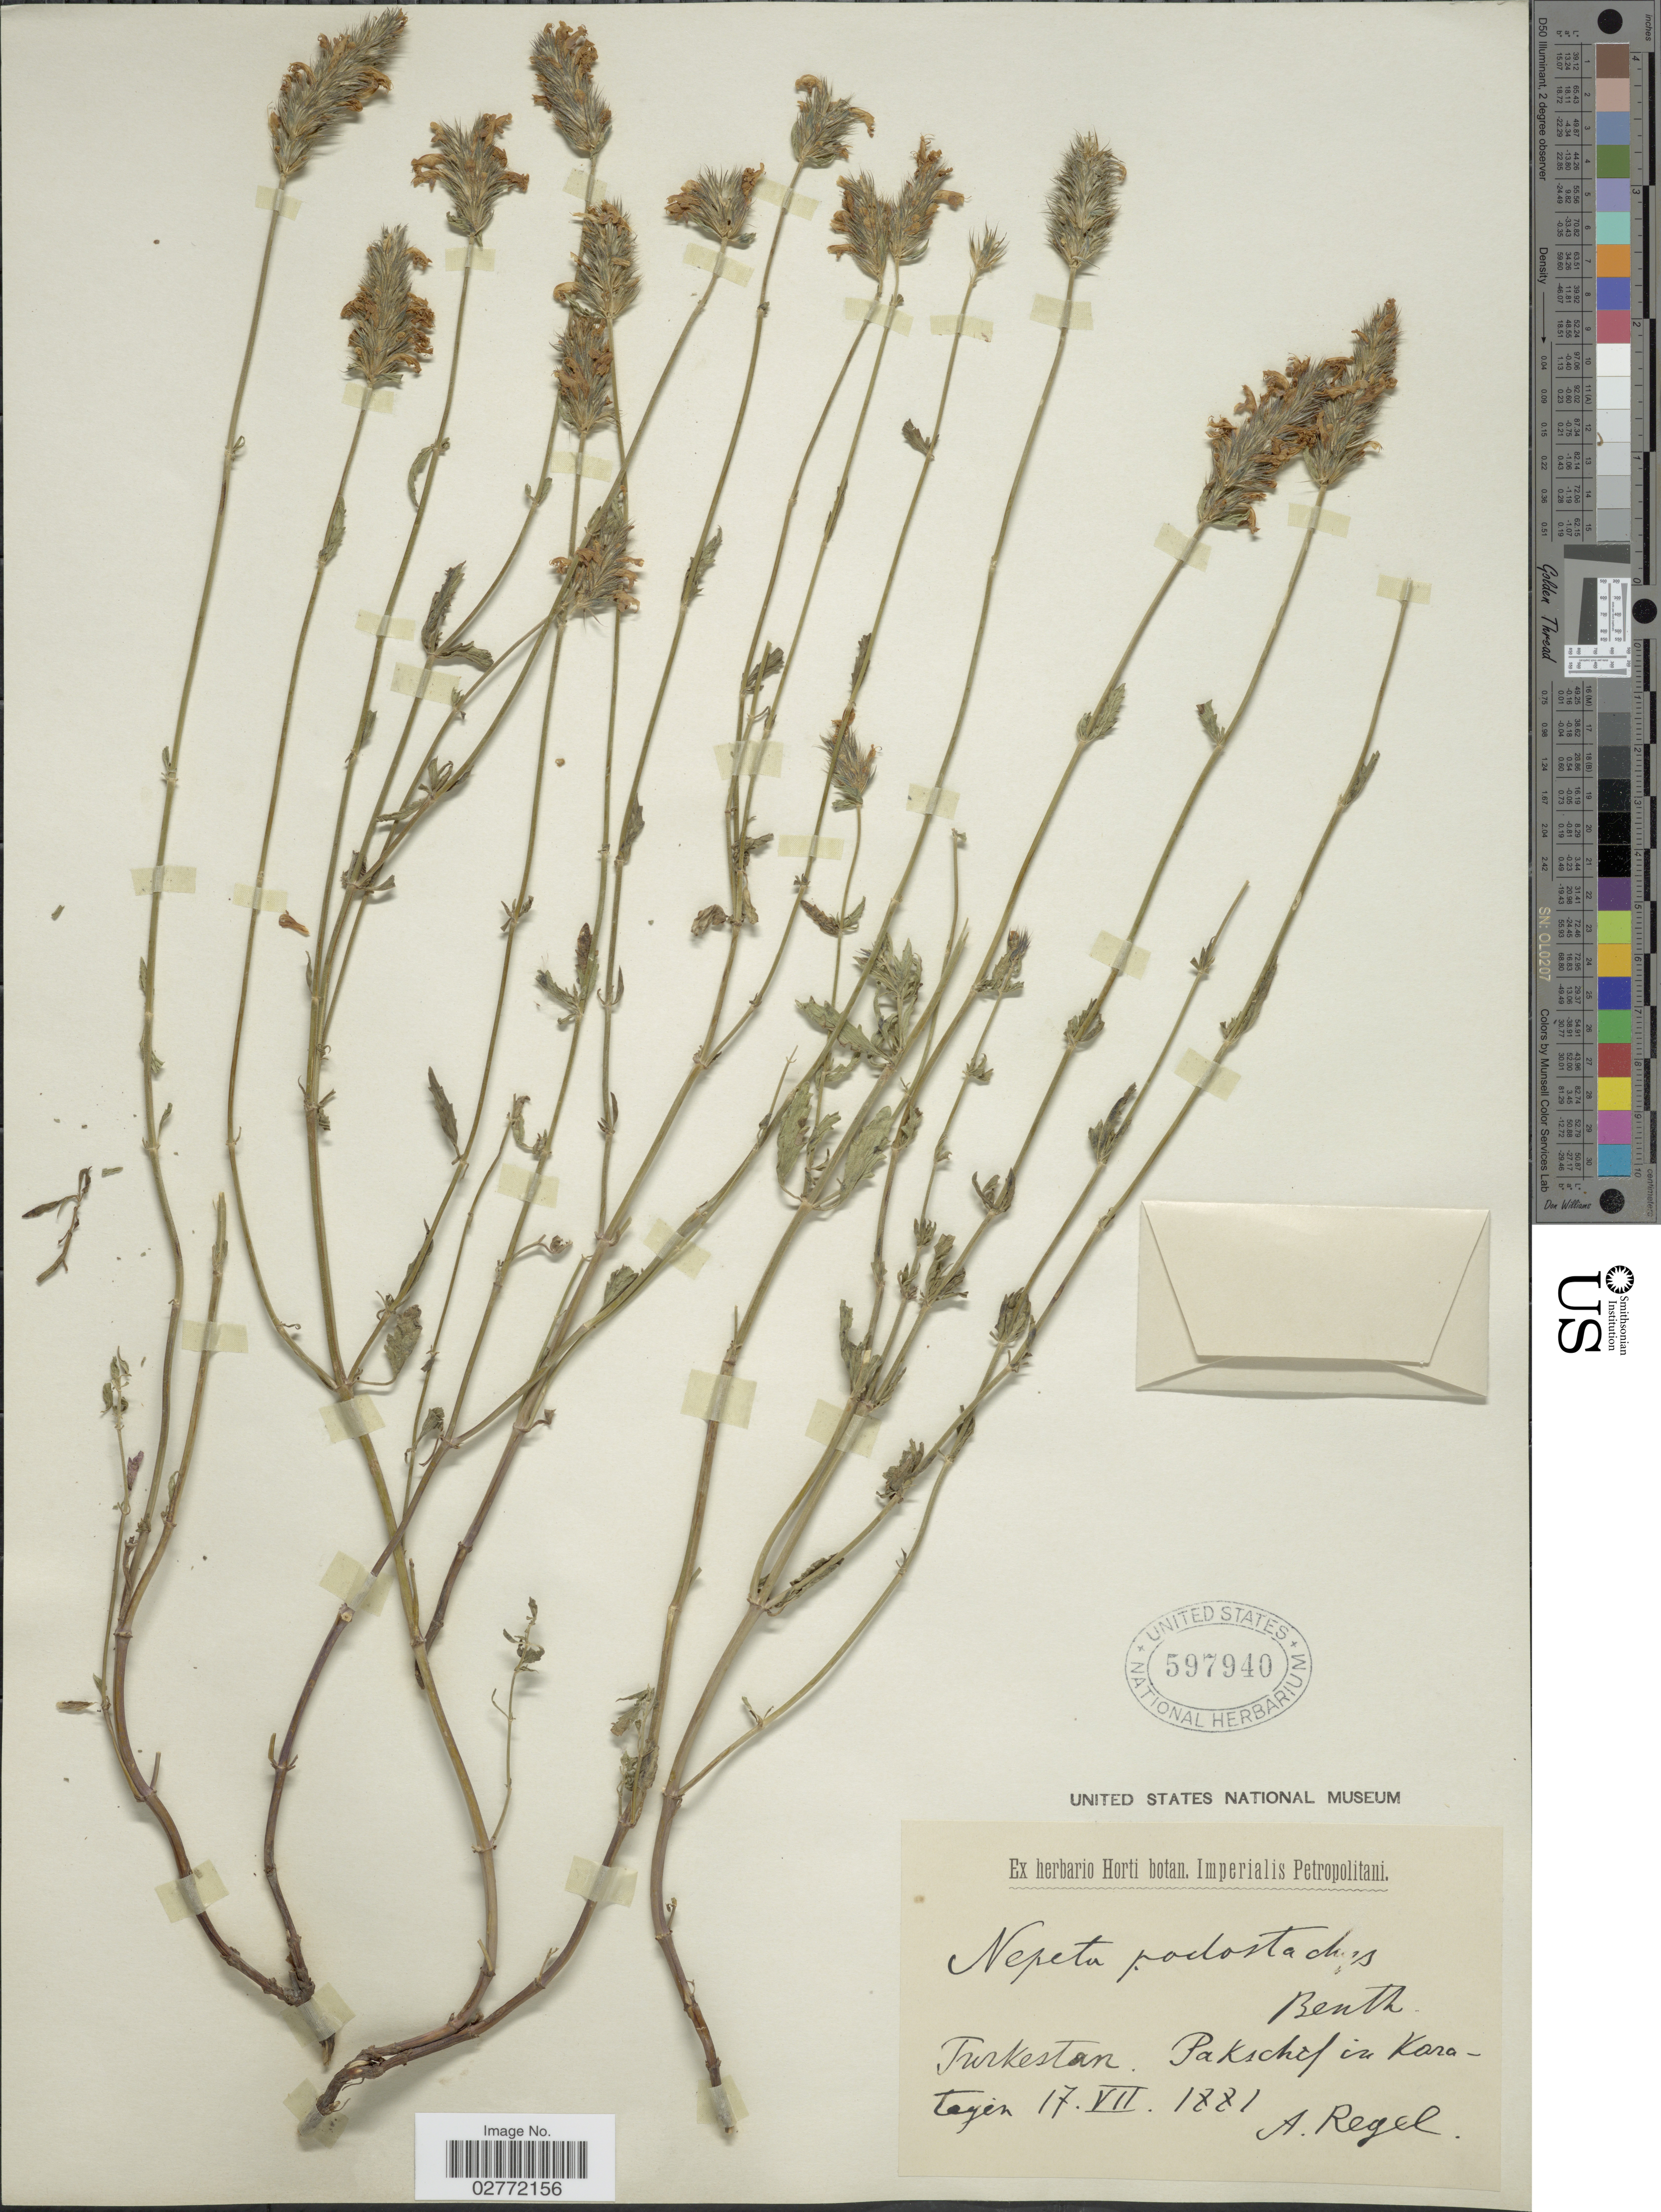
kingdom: Plantae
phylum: Tracheophyta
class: Magnoliopsida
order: Lamiales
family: Lamiaceae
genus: Nepeta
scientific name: Nepeta podostachys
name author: Benth.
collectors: A. Regel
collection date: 1881-07-17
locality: Turkestan, Pakschef in Kara-Teyen [interpreted].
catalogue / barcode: US 597940